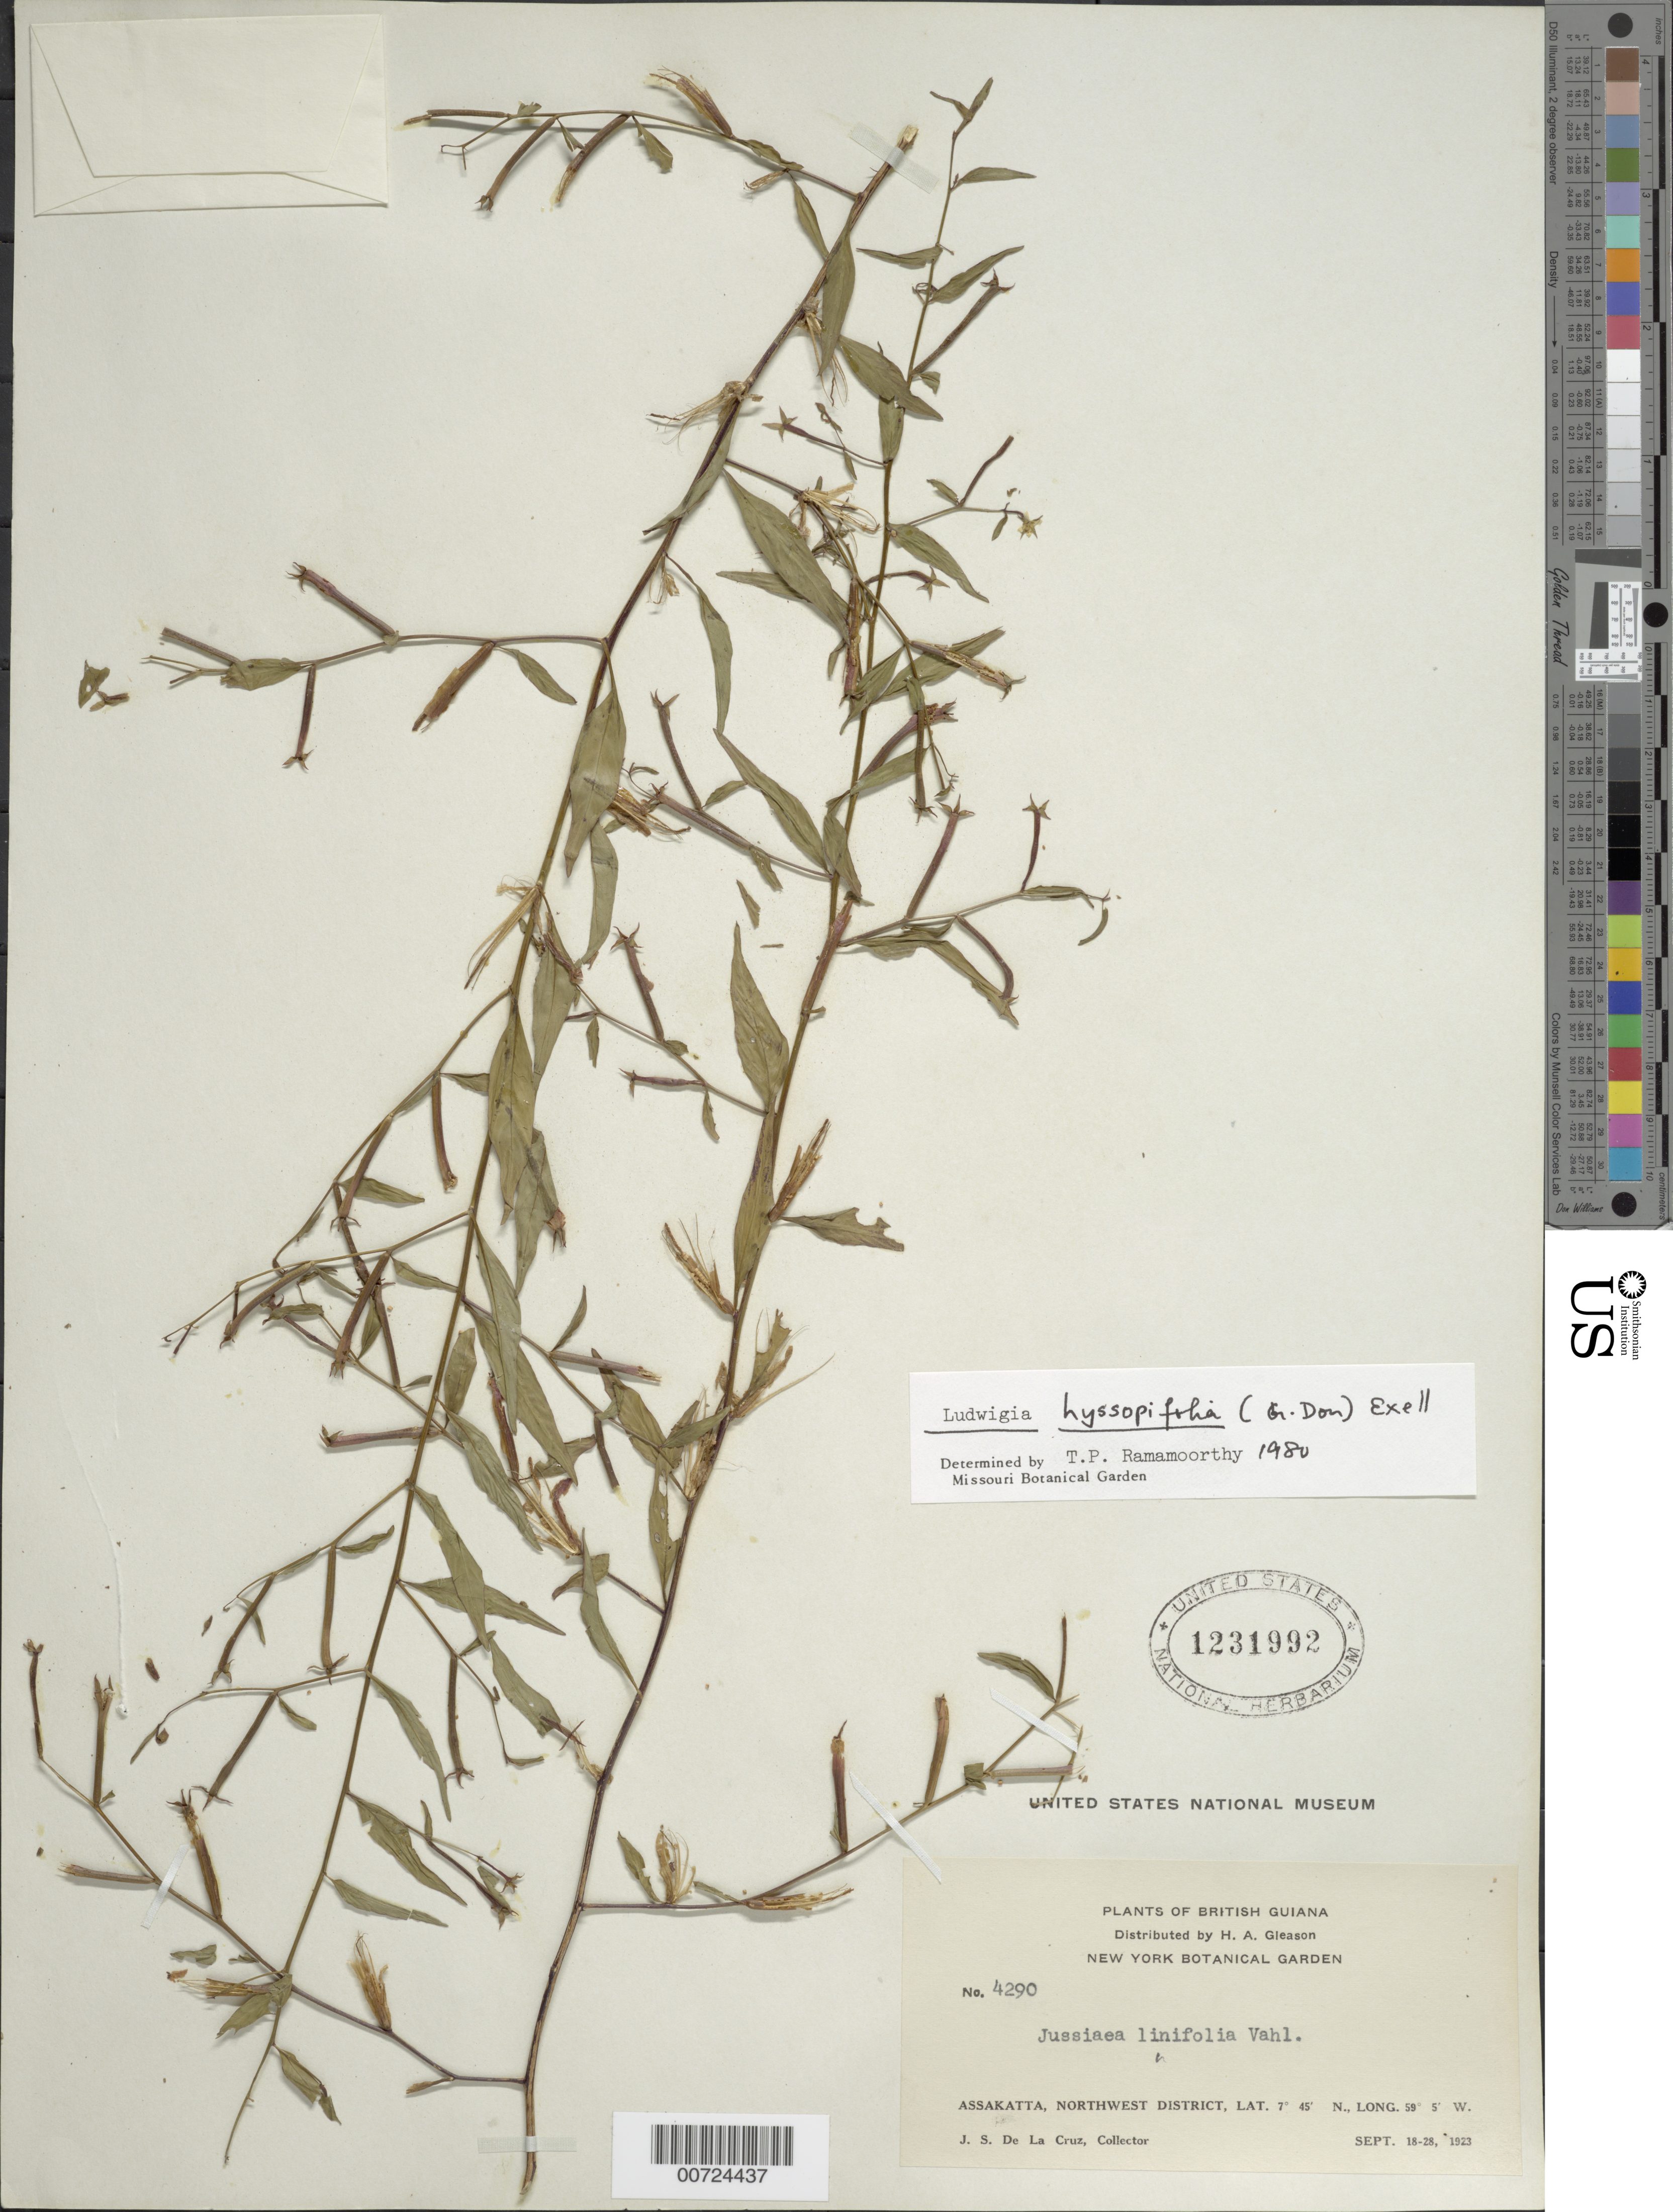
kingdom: Plantae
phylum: Tracheophyta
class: Magnoliopsida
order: Myrtales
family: Onagraceae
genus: Ludwigia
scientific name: Ludwigia hyssopifolia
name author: (G. Don) Exell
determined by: Ramamoorthy, T. P.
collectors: J. S. de la Cruz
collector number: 4290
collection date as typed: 18-Sep-23 to 28-Sep-23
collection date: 1923-09-18/1923-09-28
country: Guyana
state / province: Barima-Waini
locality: Assakatta, NW District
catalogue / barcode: US 1231992